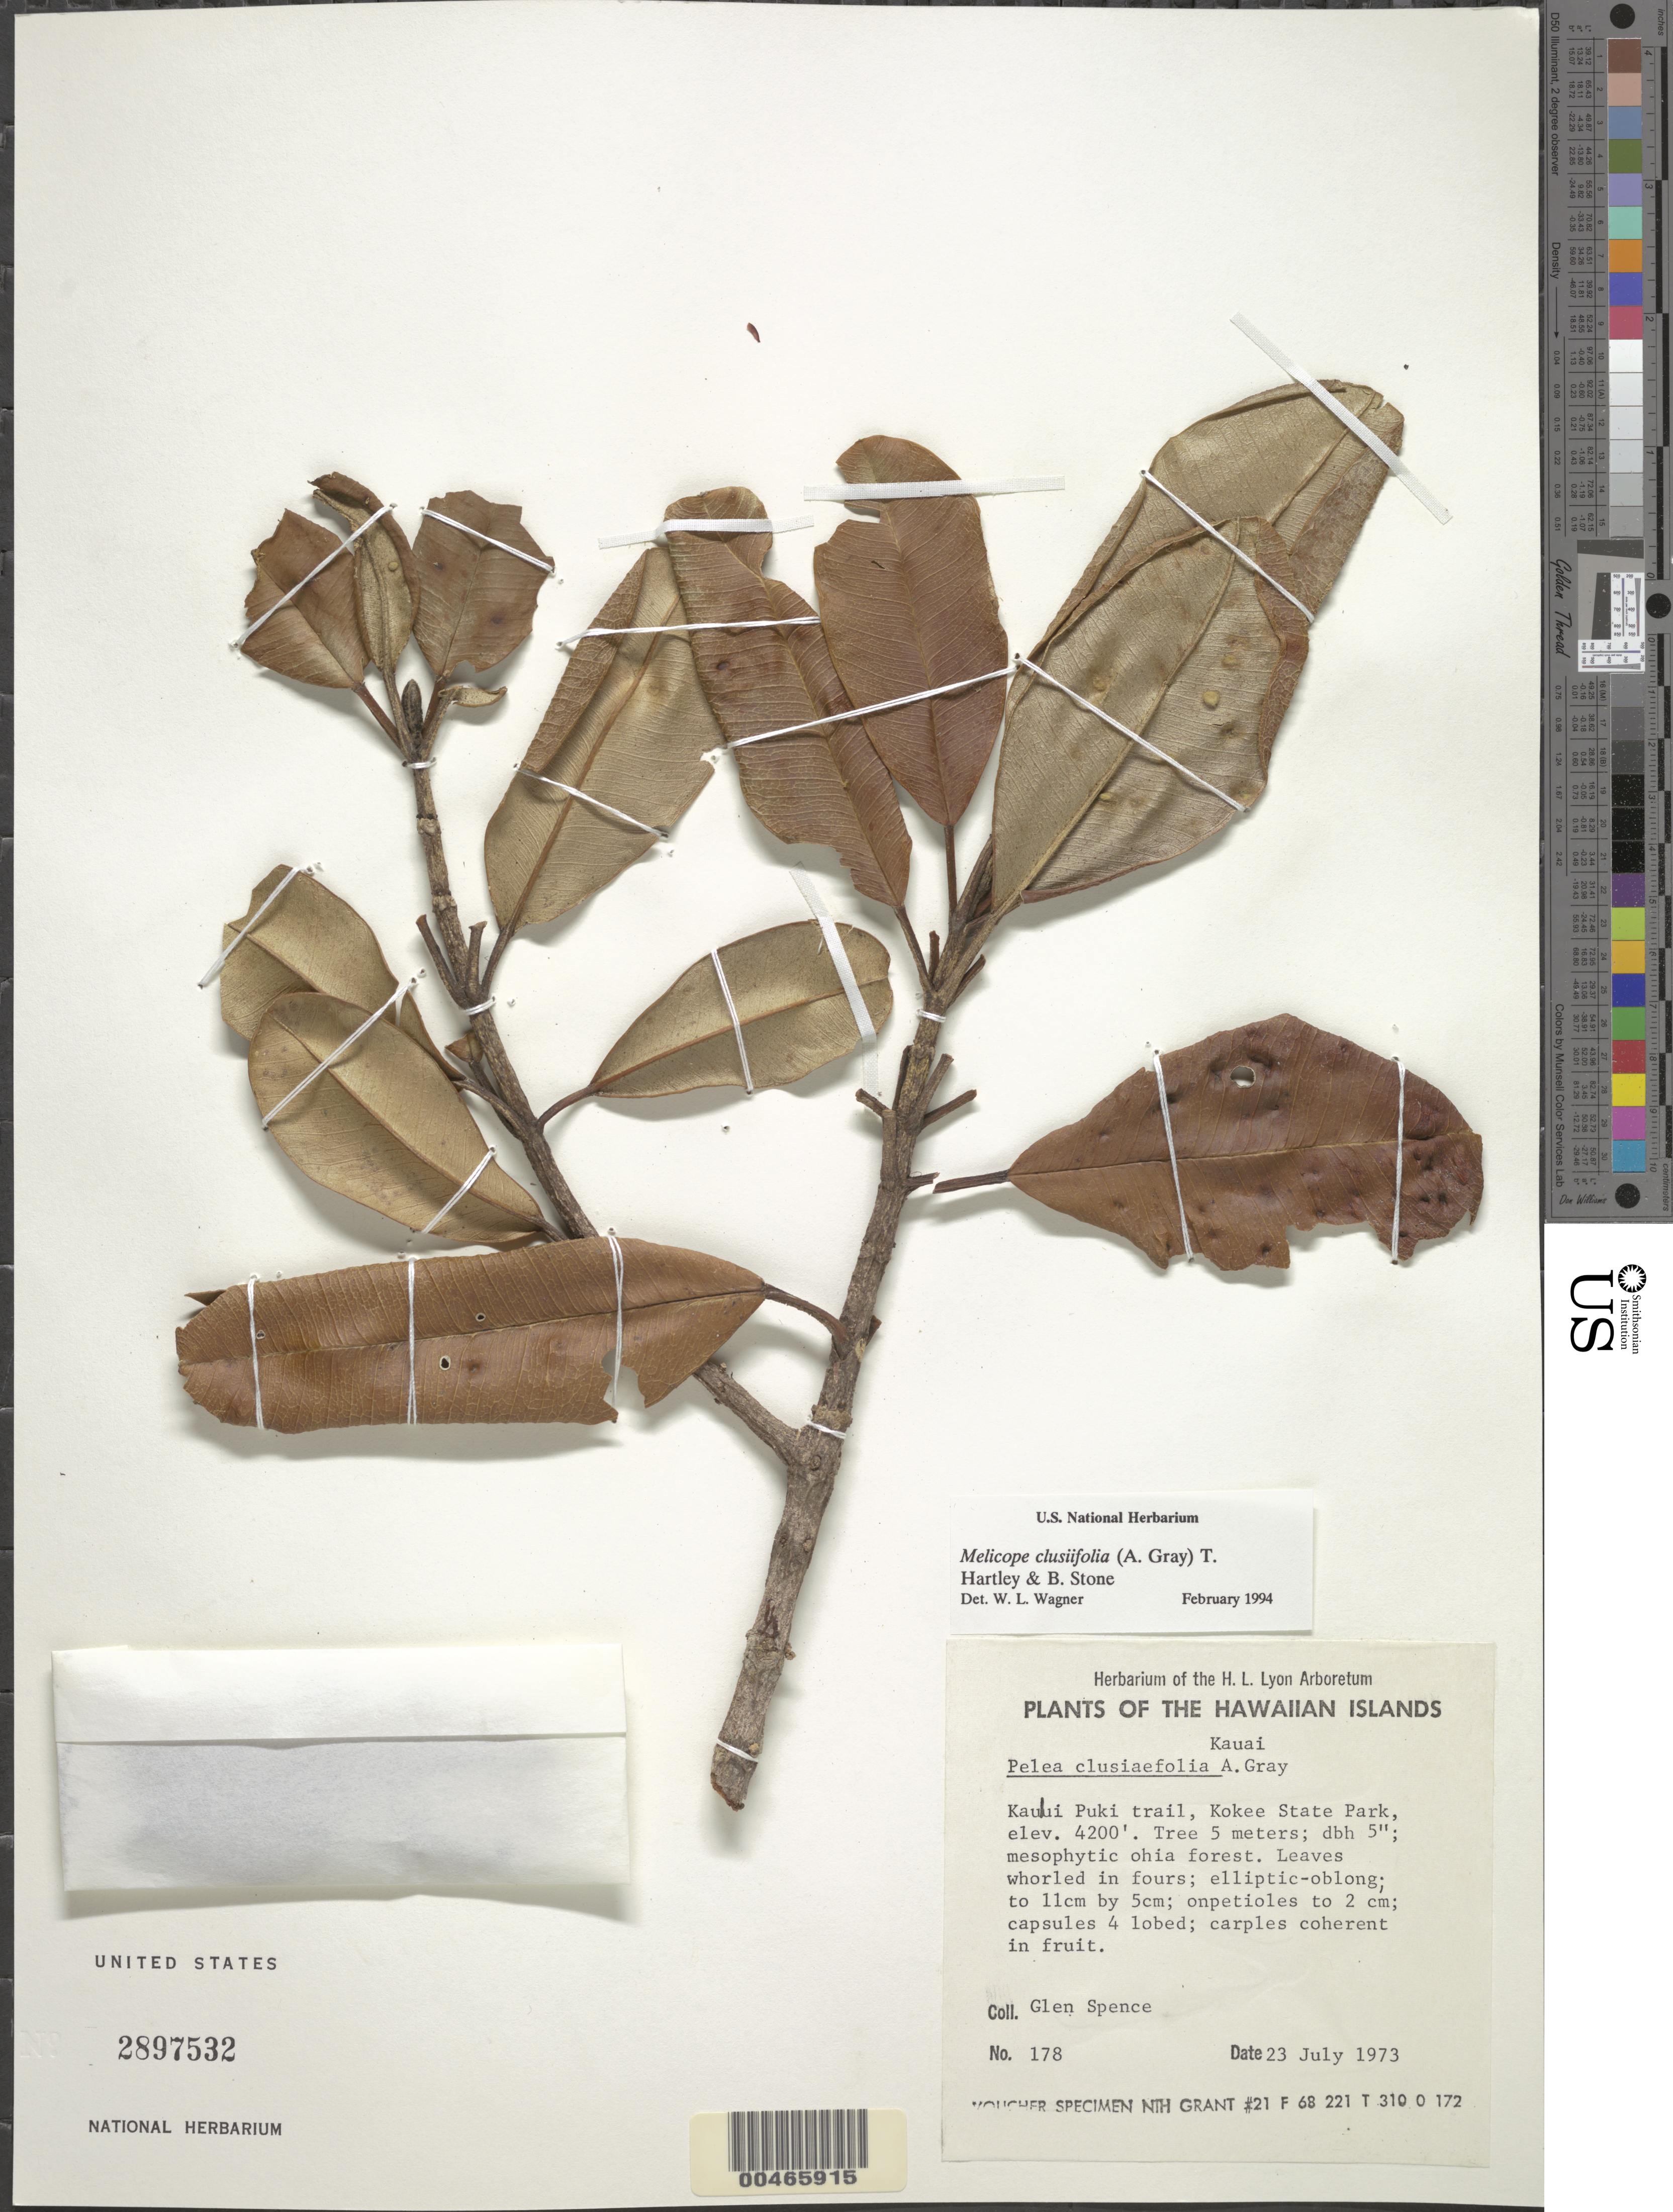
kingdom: Plantae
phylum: Tracheophyta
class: Magnoliopsida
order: Sapindales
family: Rutaceae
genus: Melicope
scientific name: Melicope clusiifolia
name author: (A. Gray) T.G. Hartley & B.C. Stone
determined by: Wagner, W. L., (BOT), Smithsonian Institution - National Museum of Natural History (UNITED STATES)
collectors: G. Spence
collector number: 178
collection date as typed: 23 Jul 1973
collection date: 1973-07-23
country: United States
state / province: Hawaii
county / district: Kauai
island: Kaua'i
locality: Kauui Puki trail, Kokee State Park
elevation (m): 1280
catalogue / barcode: US 2897532